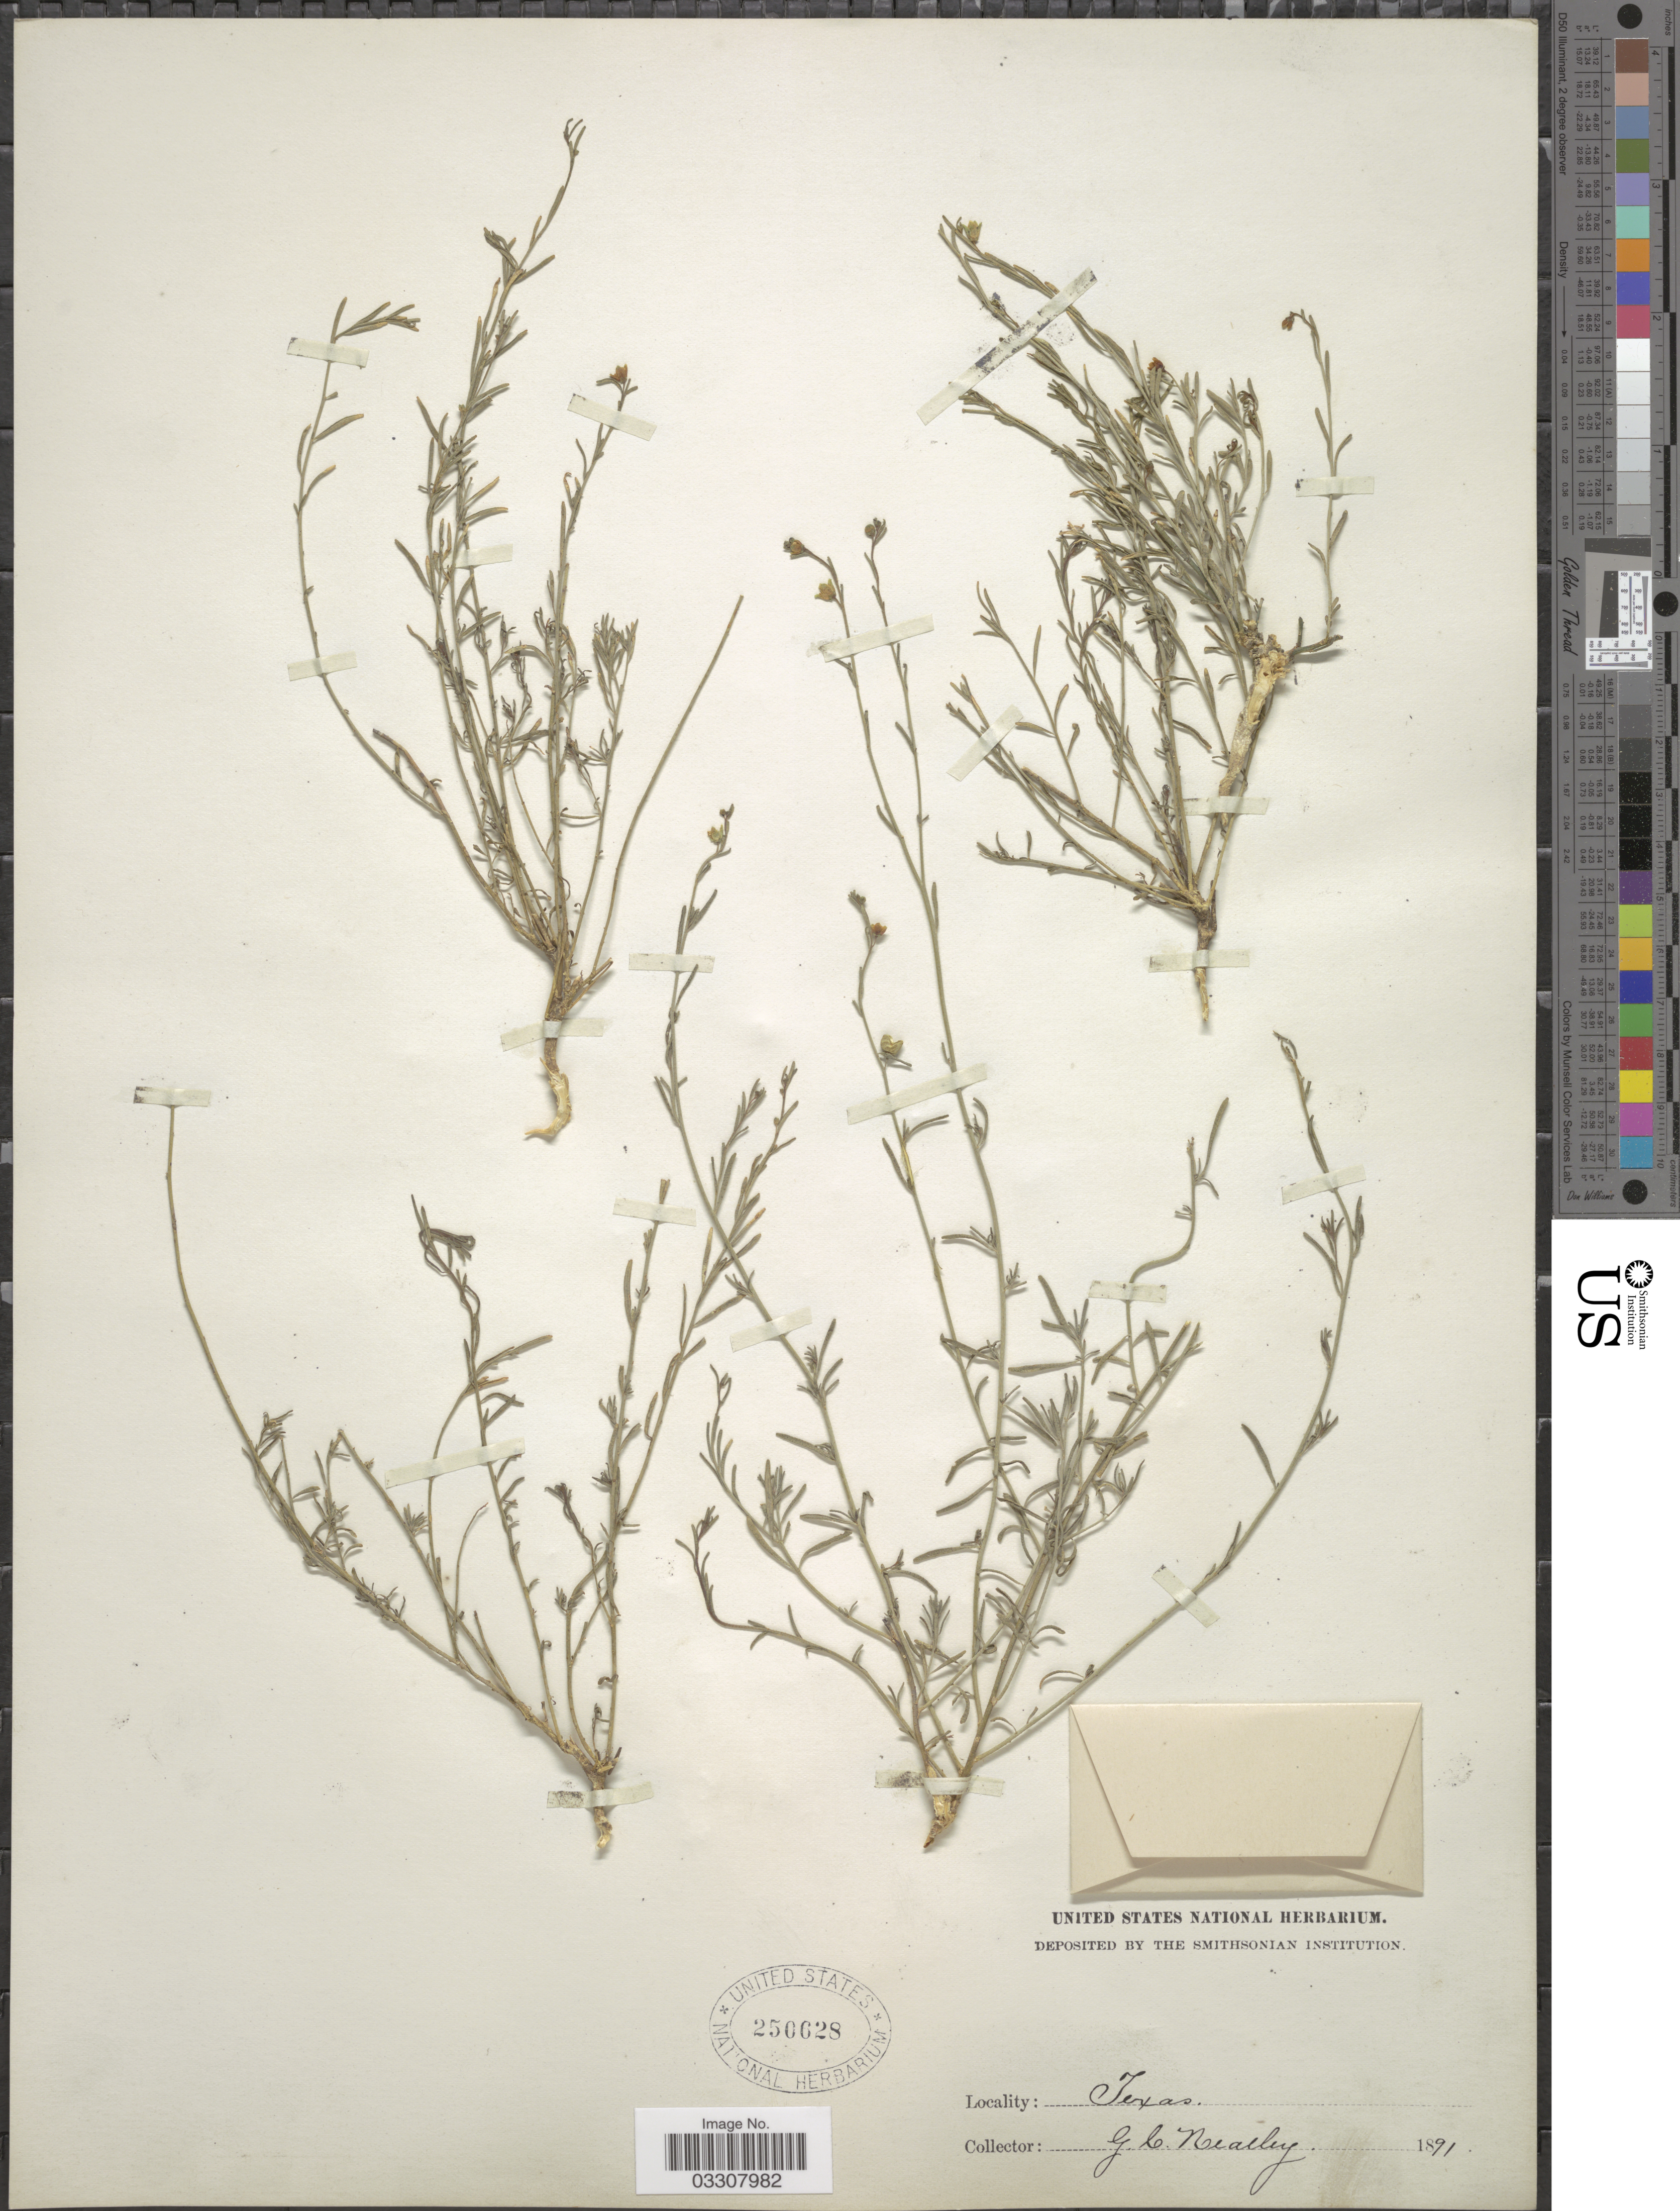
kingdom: Plantae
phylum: Tracheophyta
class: Magnoliopsida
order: Sapindales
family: Rutaceae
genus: Thamnosma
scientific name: Thamnosma texana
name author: (A. Gray) Torr.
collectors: G. Neally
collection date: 1891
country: United States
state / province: Texas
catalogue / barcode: US 250628